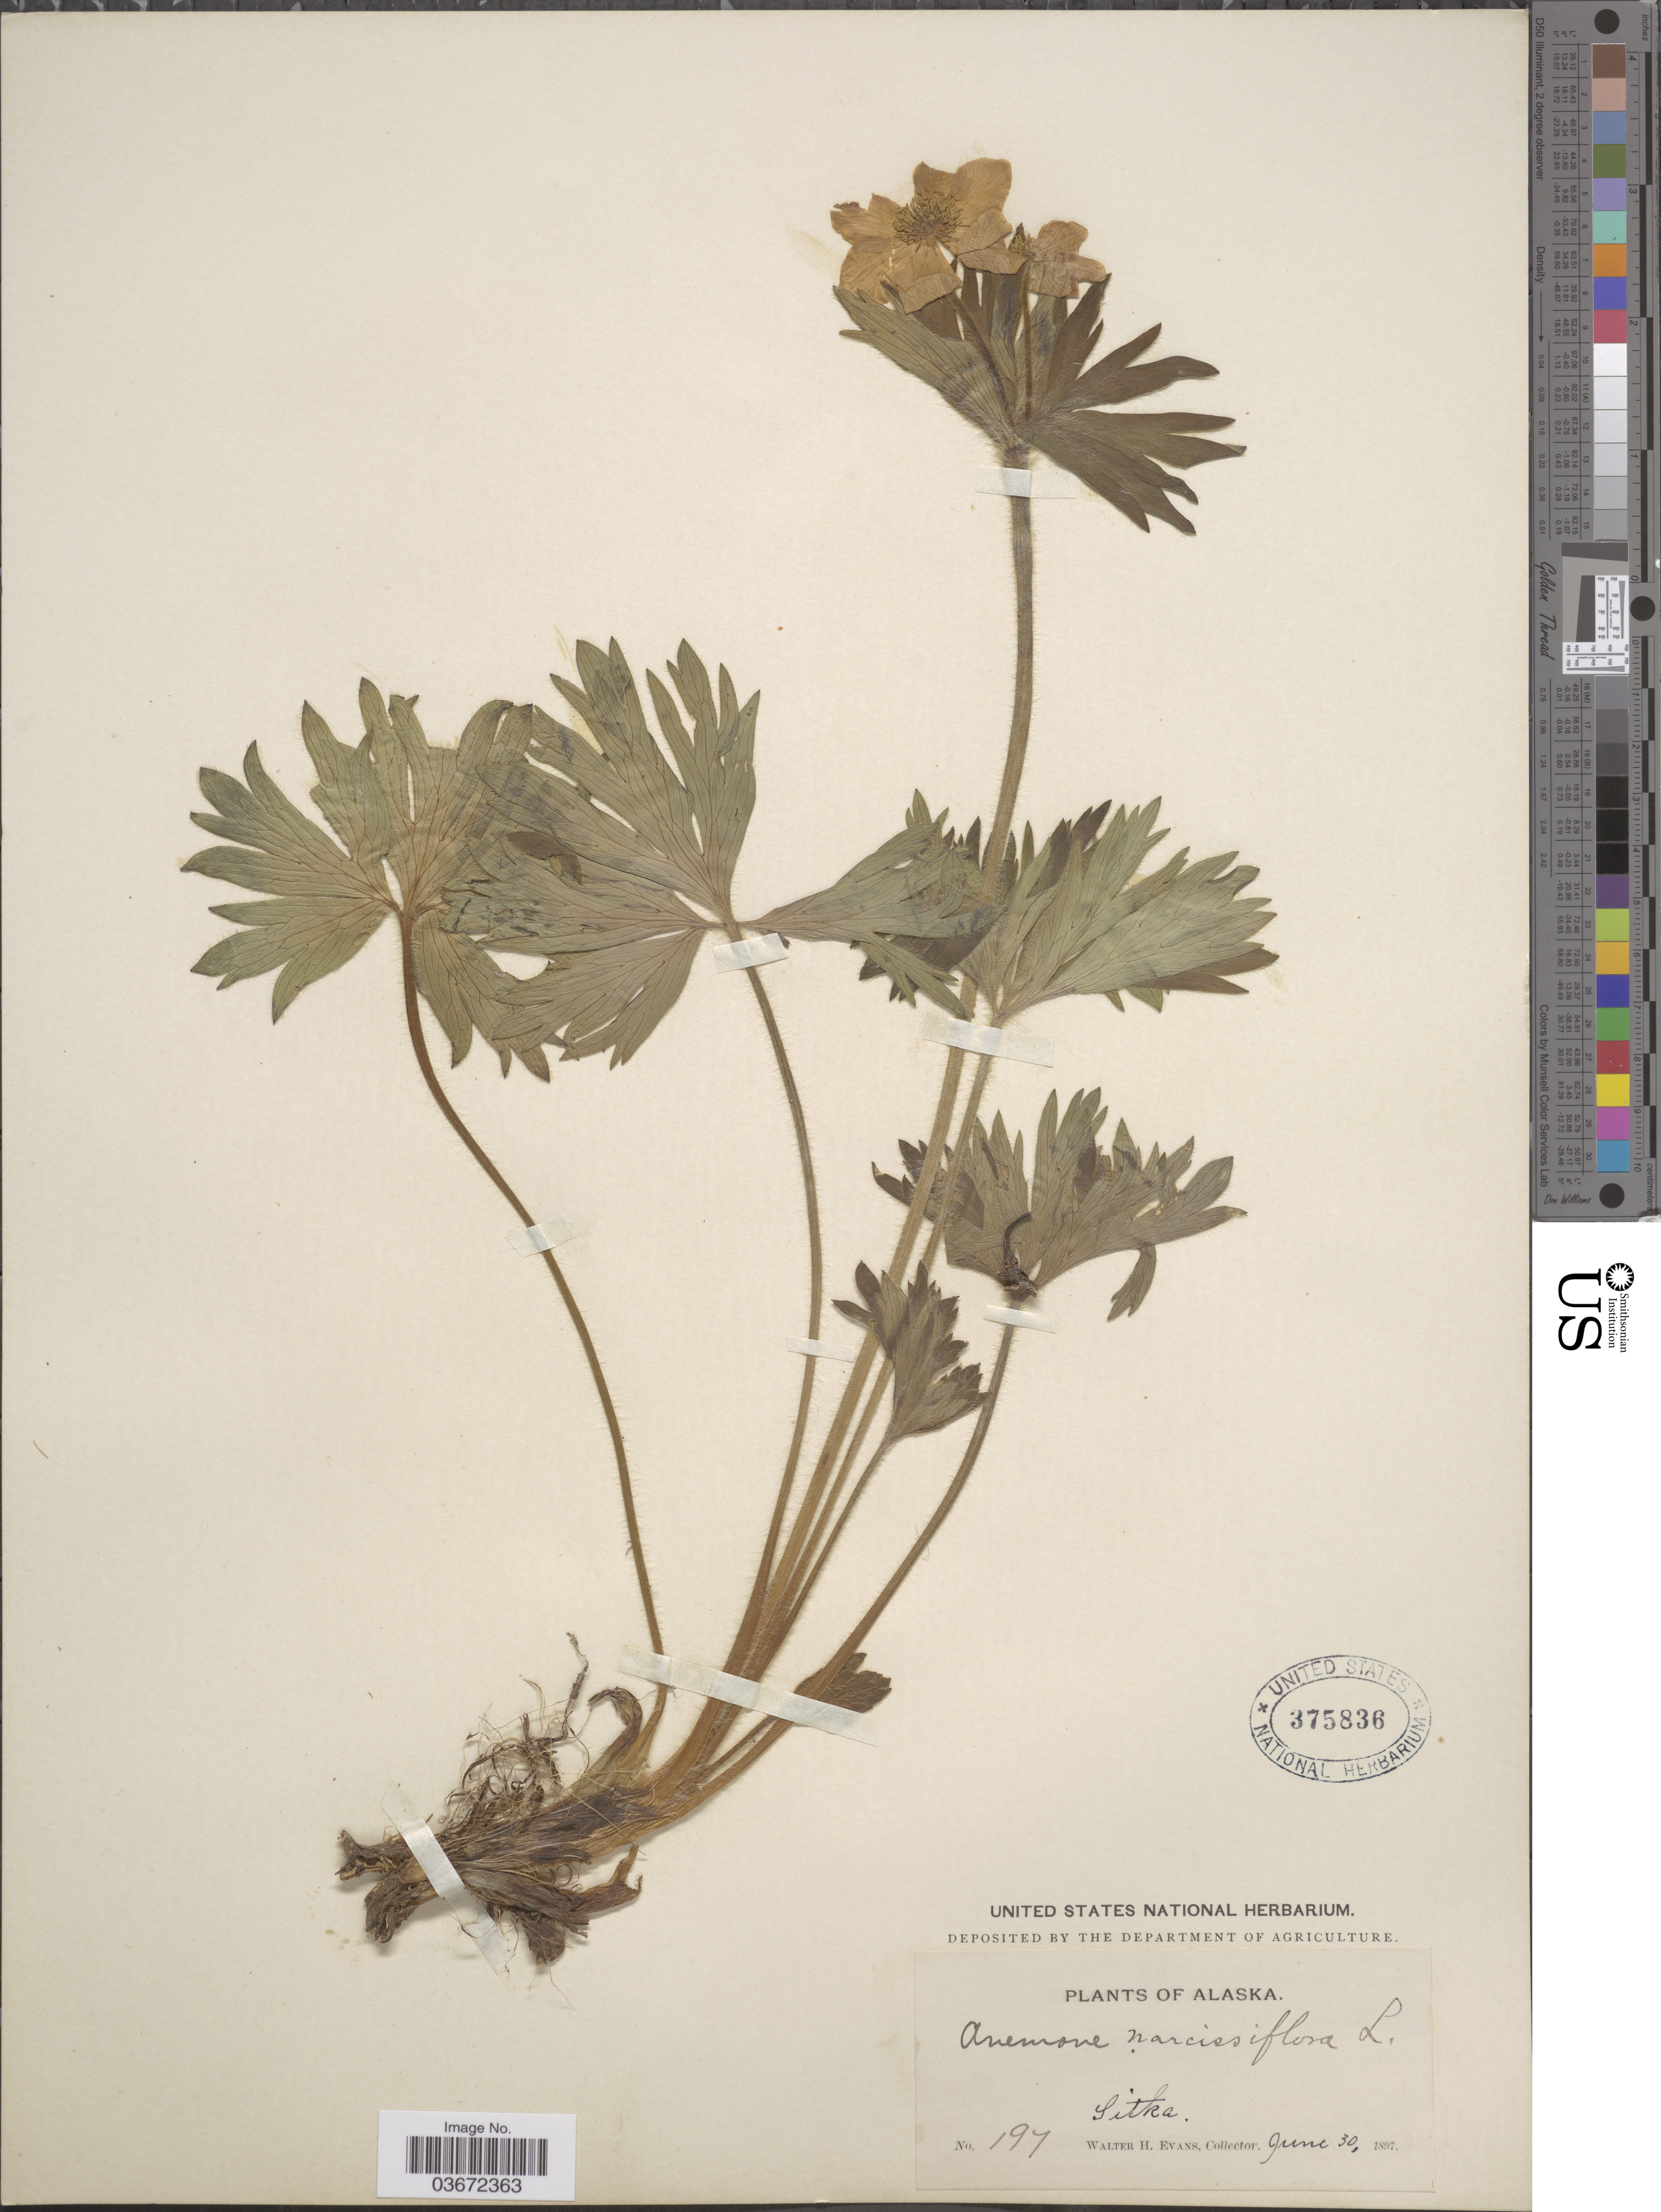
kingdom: Plantae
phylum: Tracheophyta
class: Magnoliopsida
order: Ranunculales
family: Ranunculaceae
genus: Anemone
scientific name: Anemone narcissiflora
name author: L.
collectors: W. H. Evans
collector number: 197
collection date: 1897-06-30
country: United States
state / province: Alaska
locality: Sitka.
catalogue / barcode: US 375836